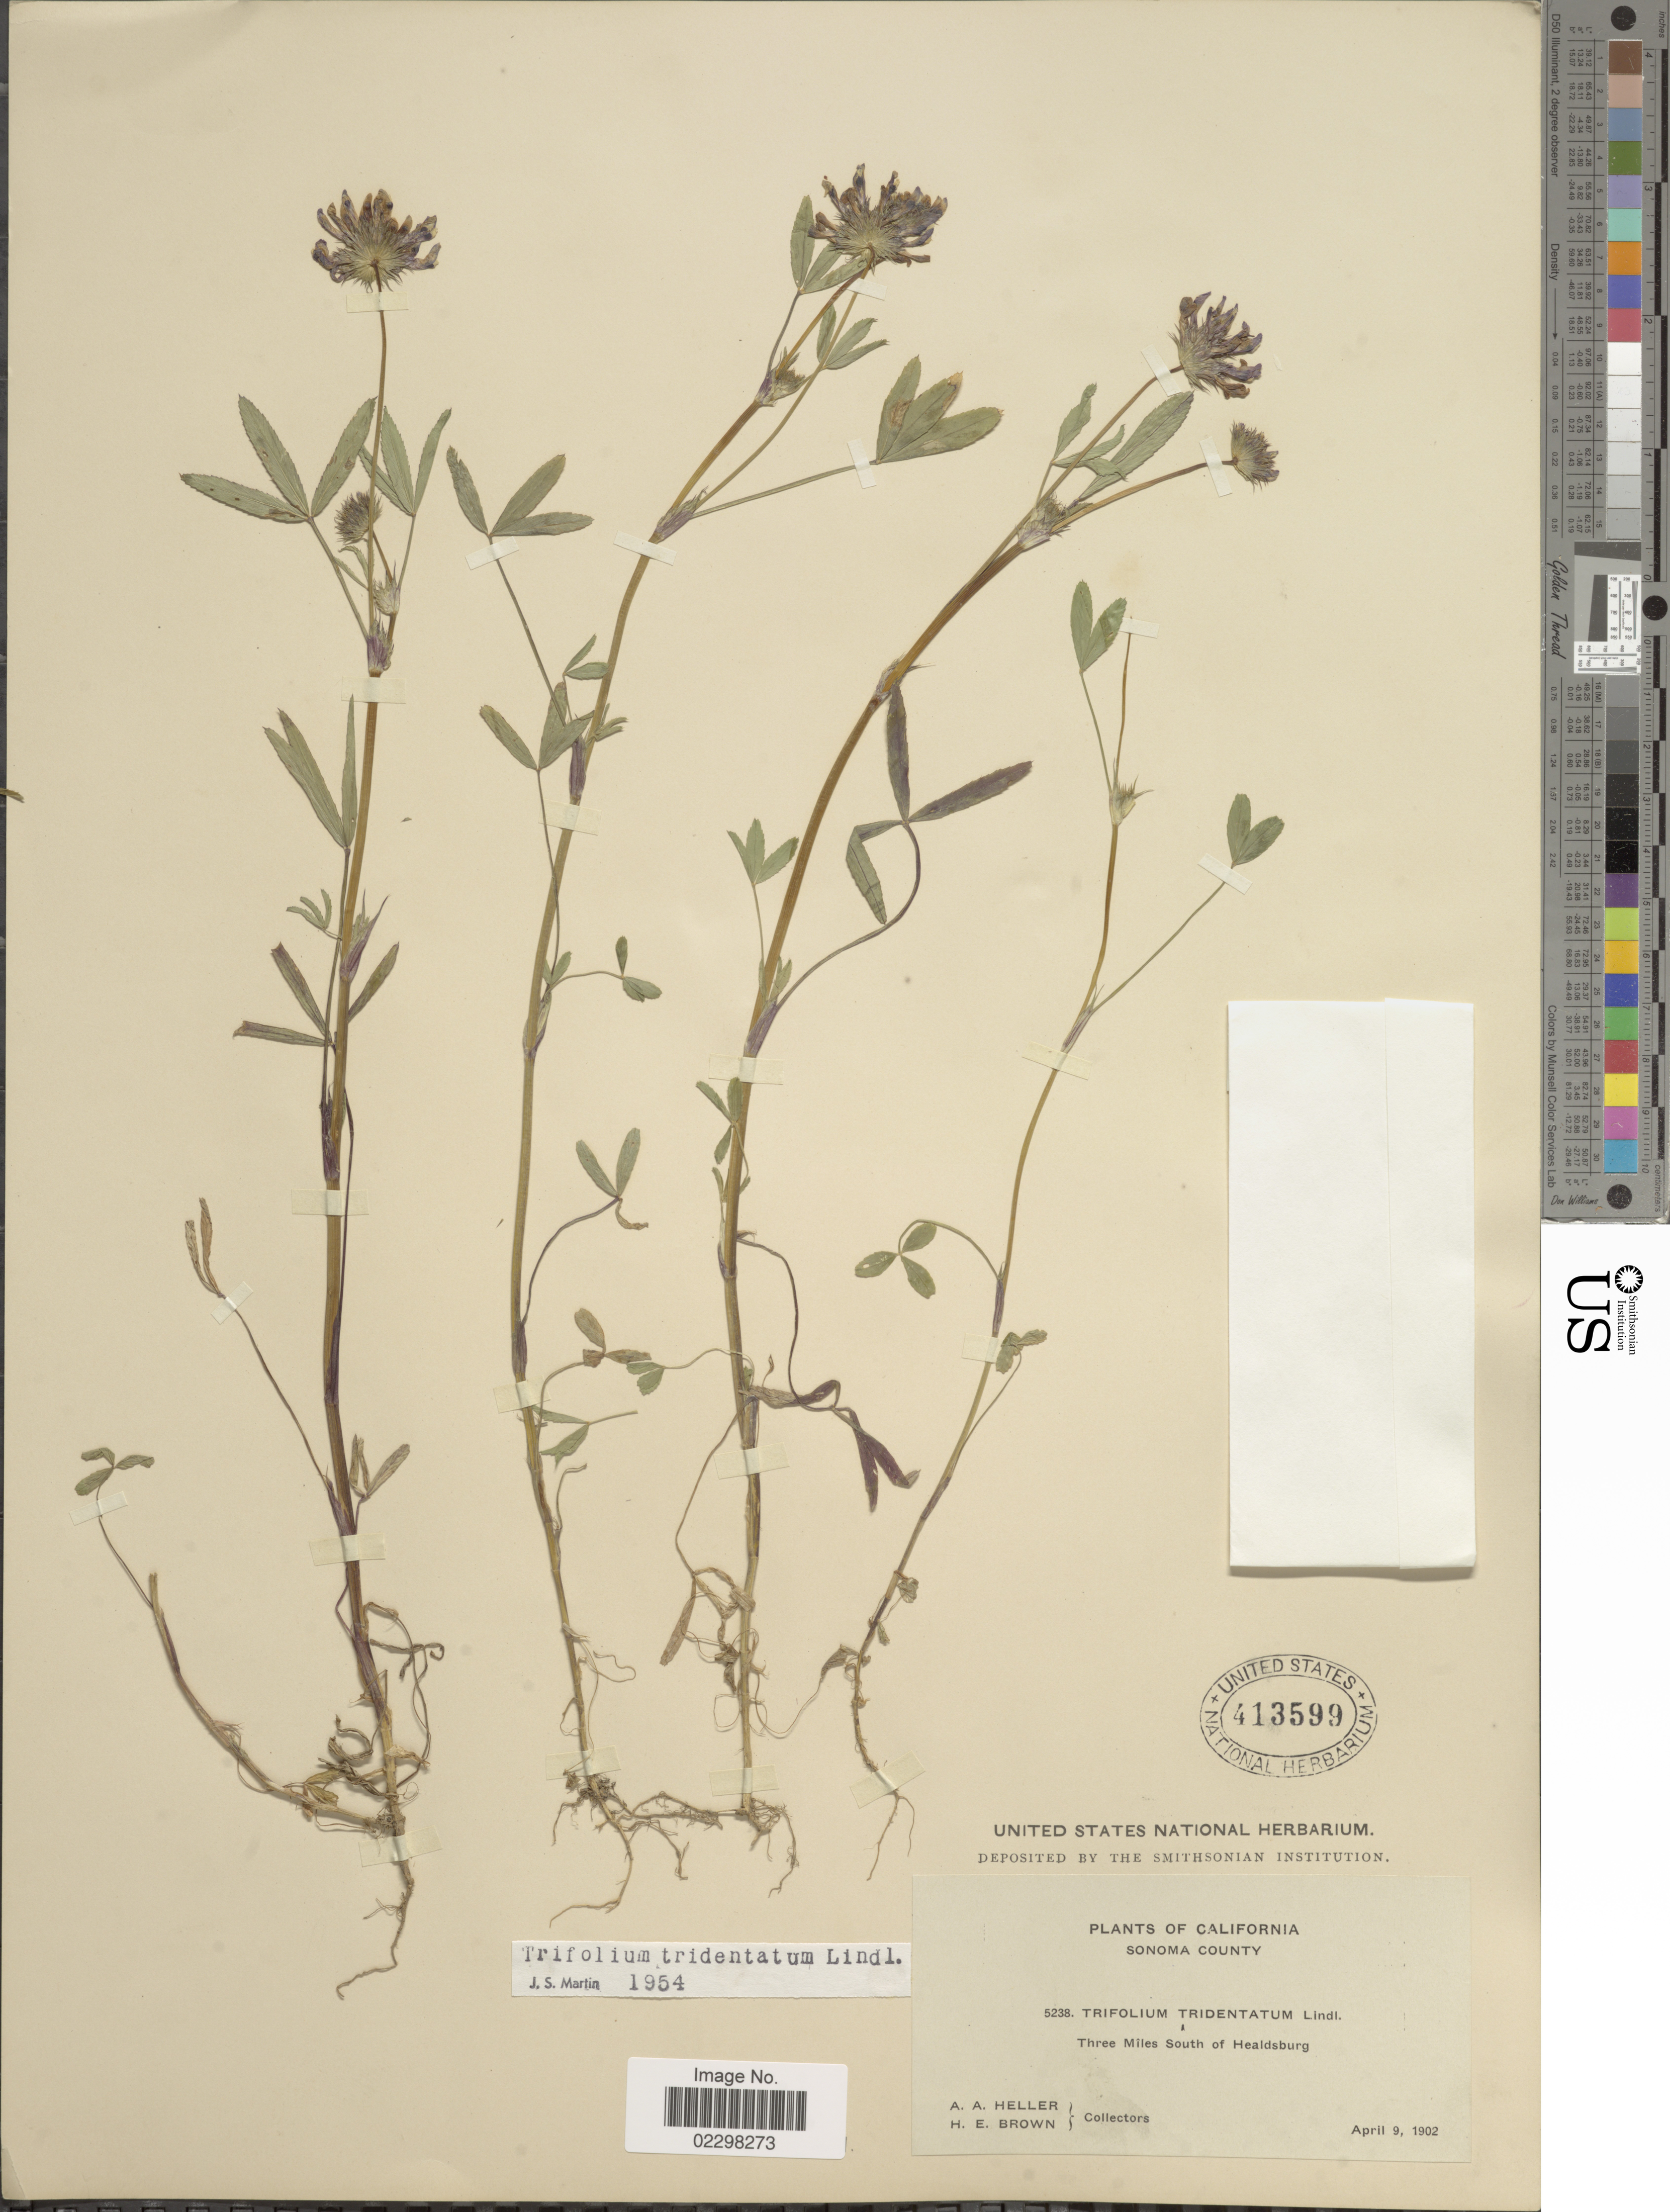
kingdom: Plantae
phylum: Tracheophyta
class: Magnoliopsida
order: Fabales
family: Fabaceae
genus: Trifolium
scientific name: Trifolium tridentatum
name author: Lindl.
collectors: A. A. Heller & H. E. Brown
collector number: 5238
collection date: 1902-04-09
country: United States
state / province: California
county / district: Sonoma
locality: Sonoma County, Three Miles South of Healdsburg,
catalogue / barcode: US 413599